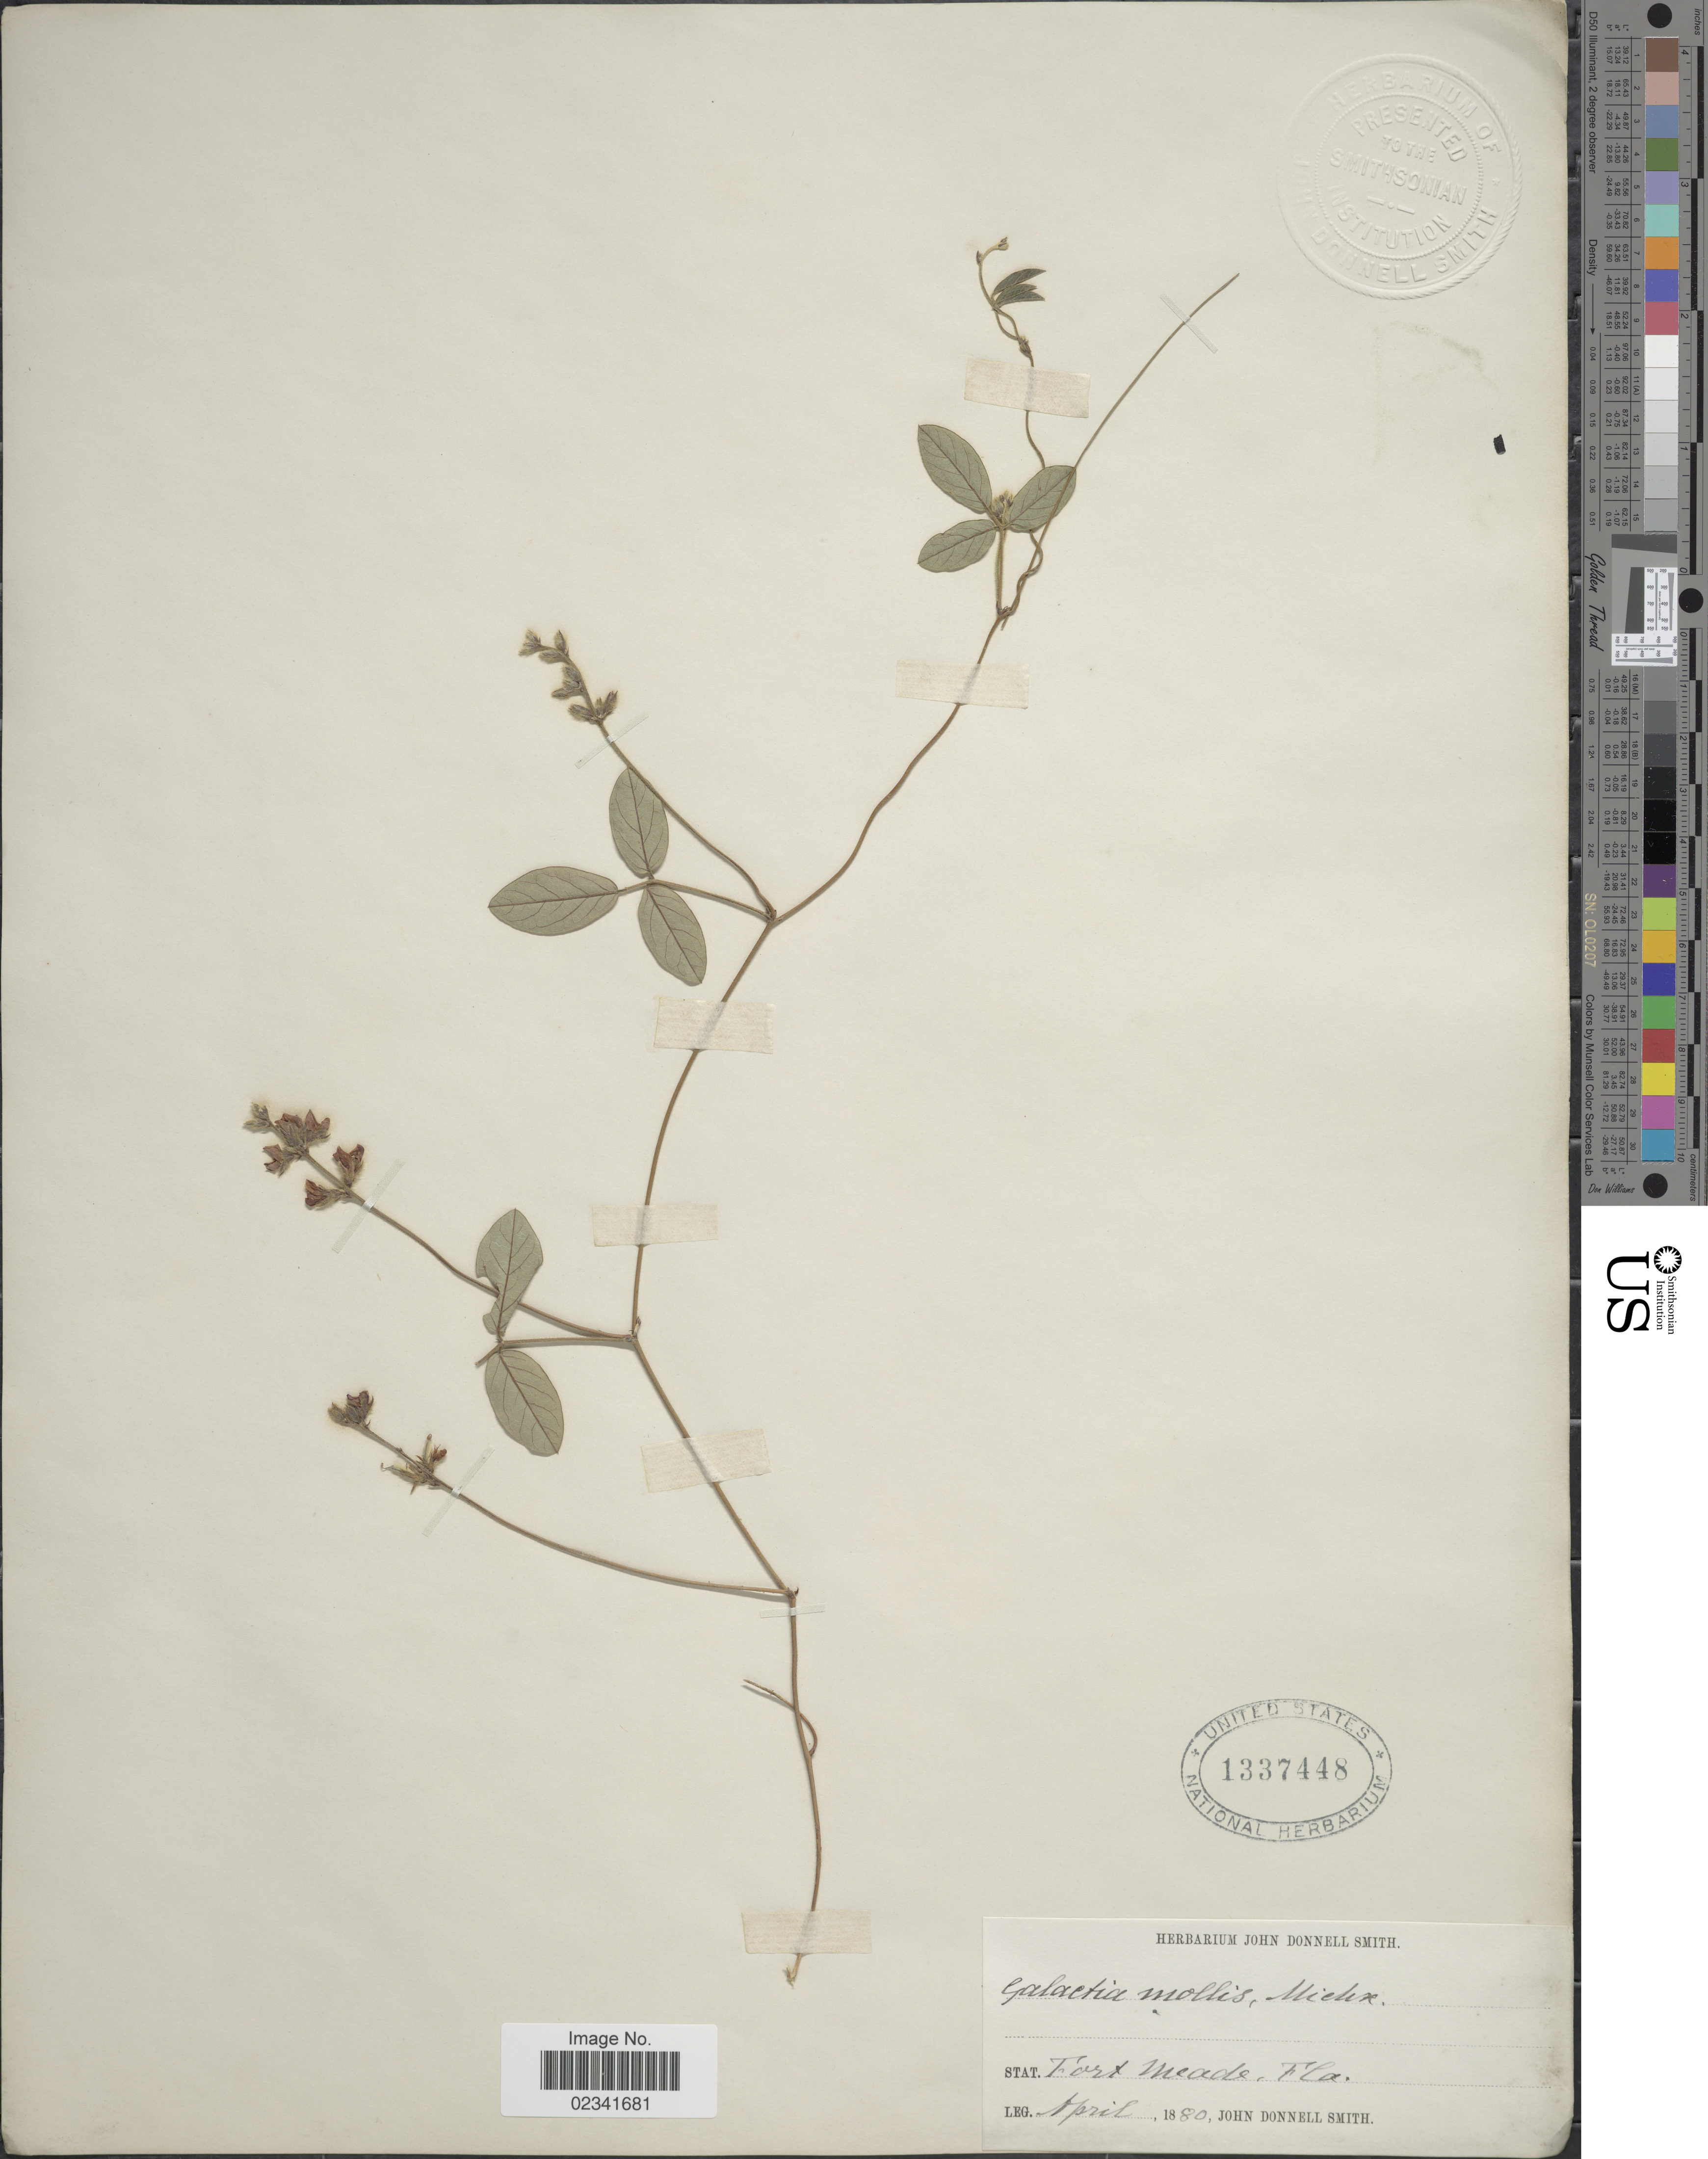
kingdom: Plantae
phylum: Tracheophyta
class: Magnoliopsida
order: Fabales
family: Fabaceae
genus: Galactia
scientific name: Galactia mollis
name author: Michx.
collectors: J. Donnell Smith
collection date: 1880-04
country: United States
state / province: Florida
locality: Fort Meade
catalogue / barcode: US 1337448